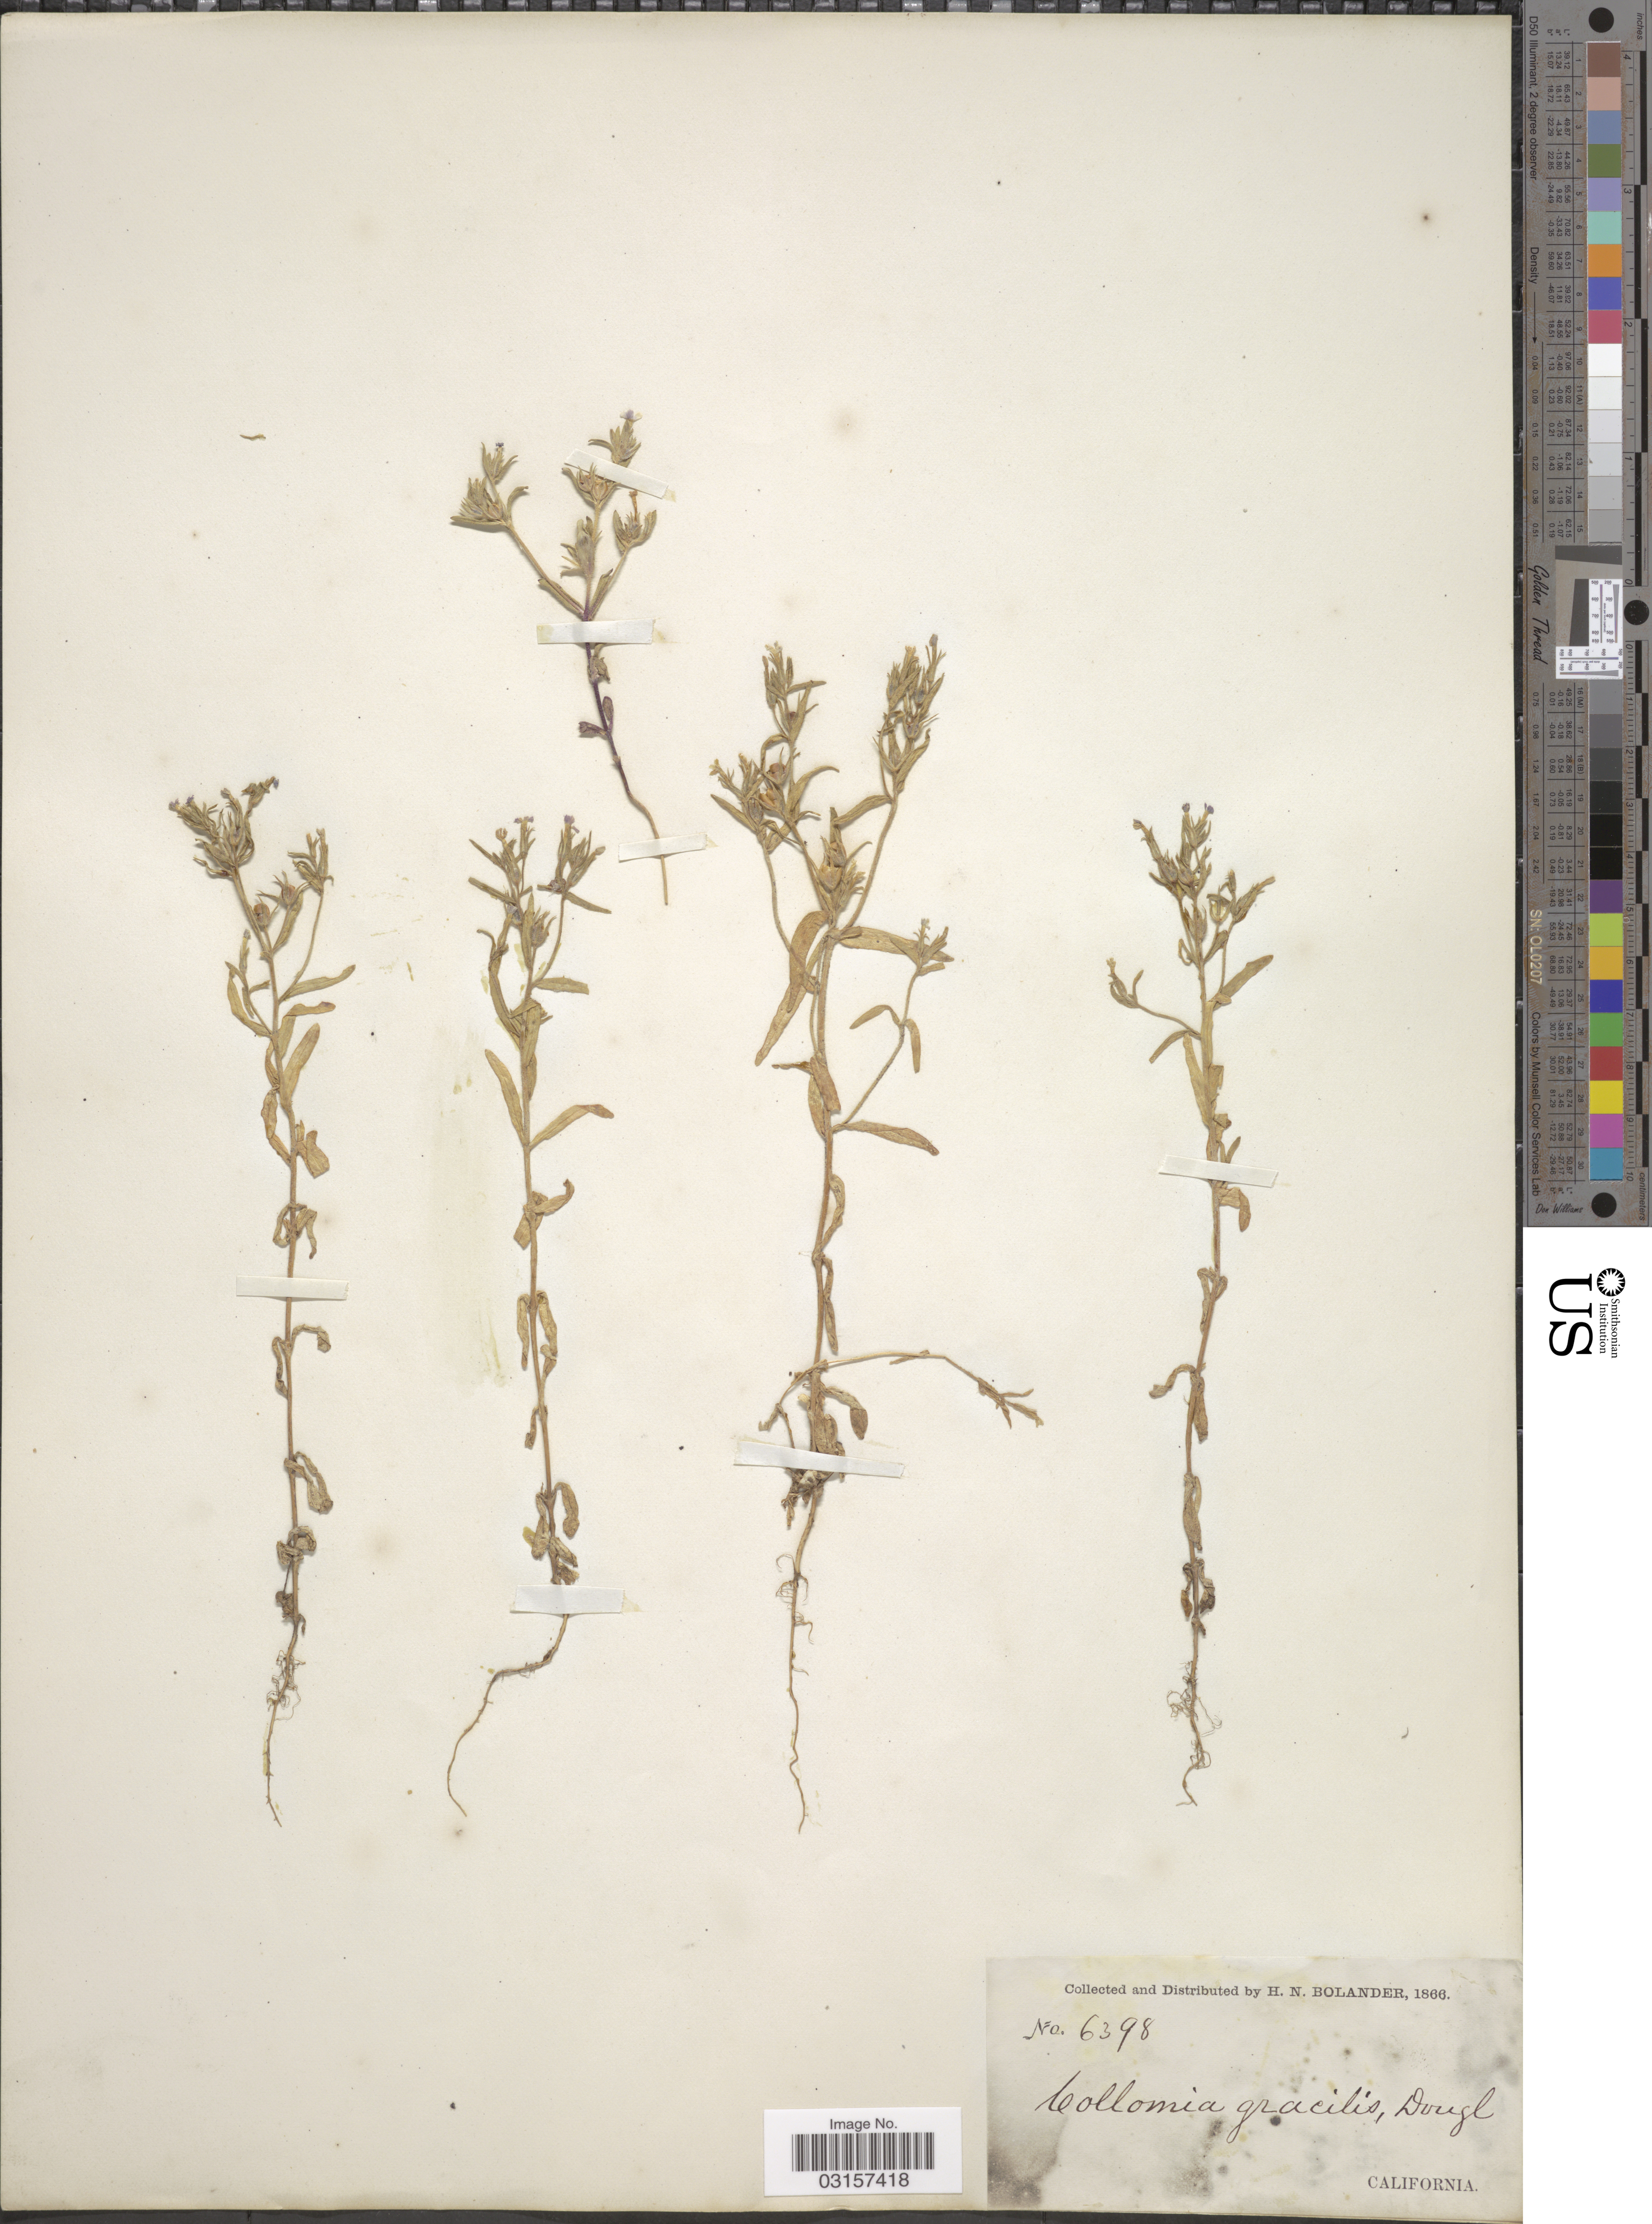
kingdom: Plantae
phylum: Tracheophyta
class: Magnoliopsida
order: Ericales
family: Polemoniaceae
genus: Microsteris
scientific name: Microsteris gracilis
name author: (Hook.) Greene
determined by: (US) Smithsonian Institution - National Museum of Natural History - Department of Botany (UNITED STATES)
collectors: H. Bolander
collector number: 6398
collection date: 1866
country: United States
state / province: California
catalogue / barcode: US 103231